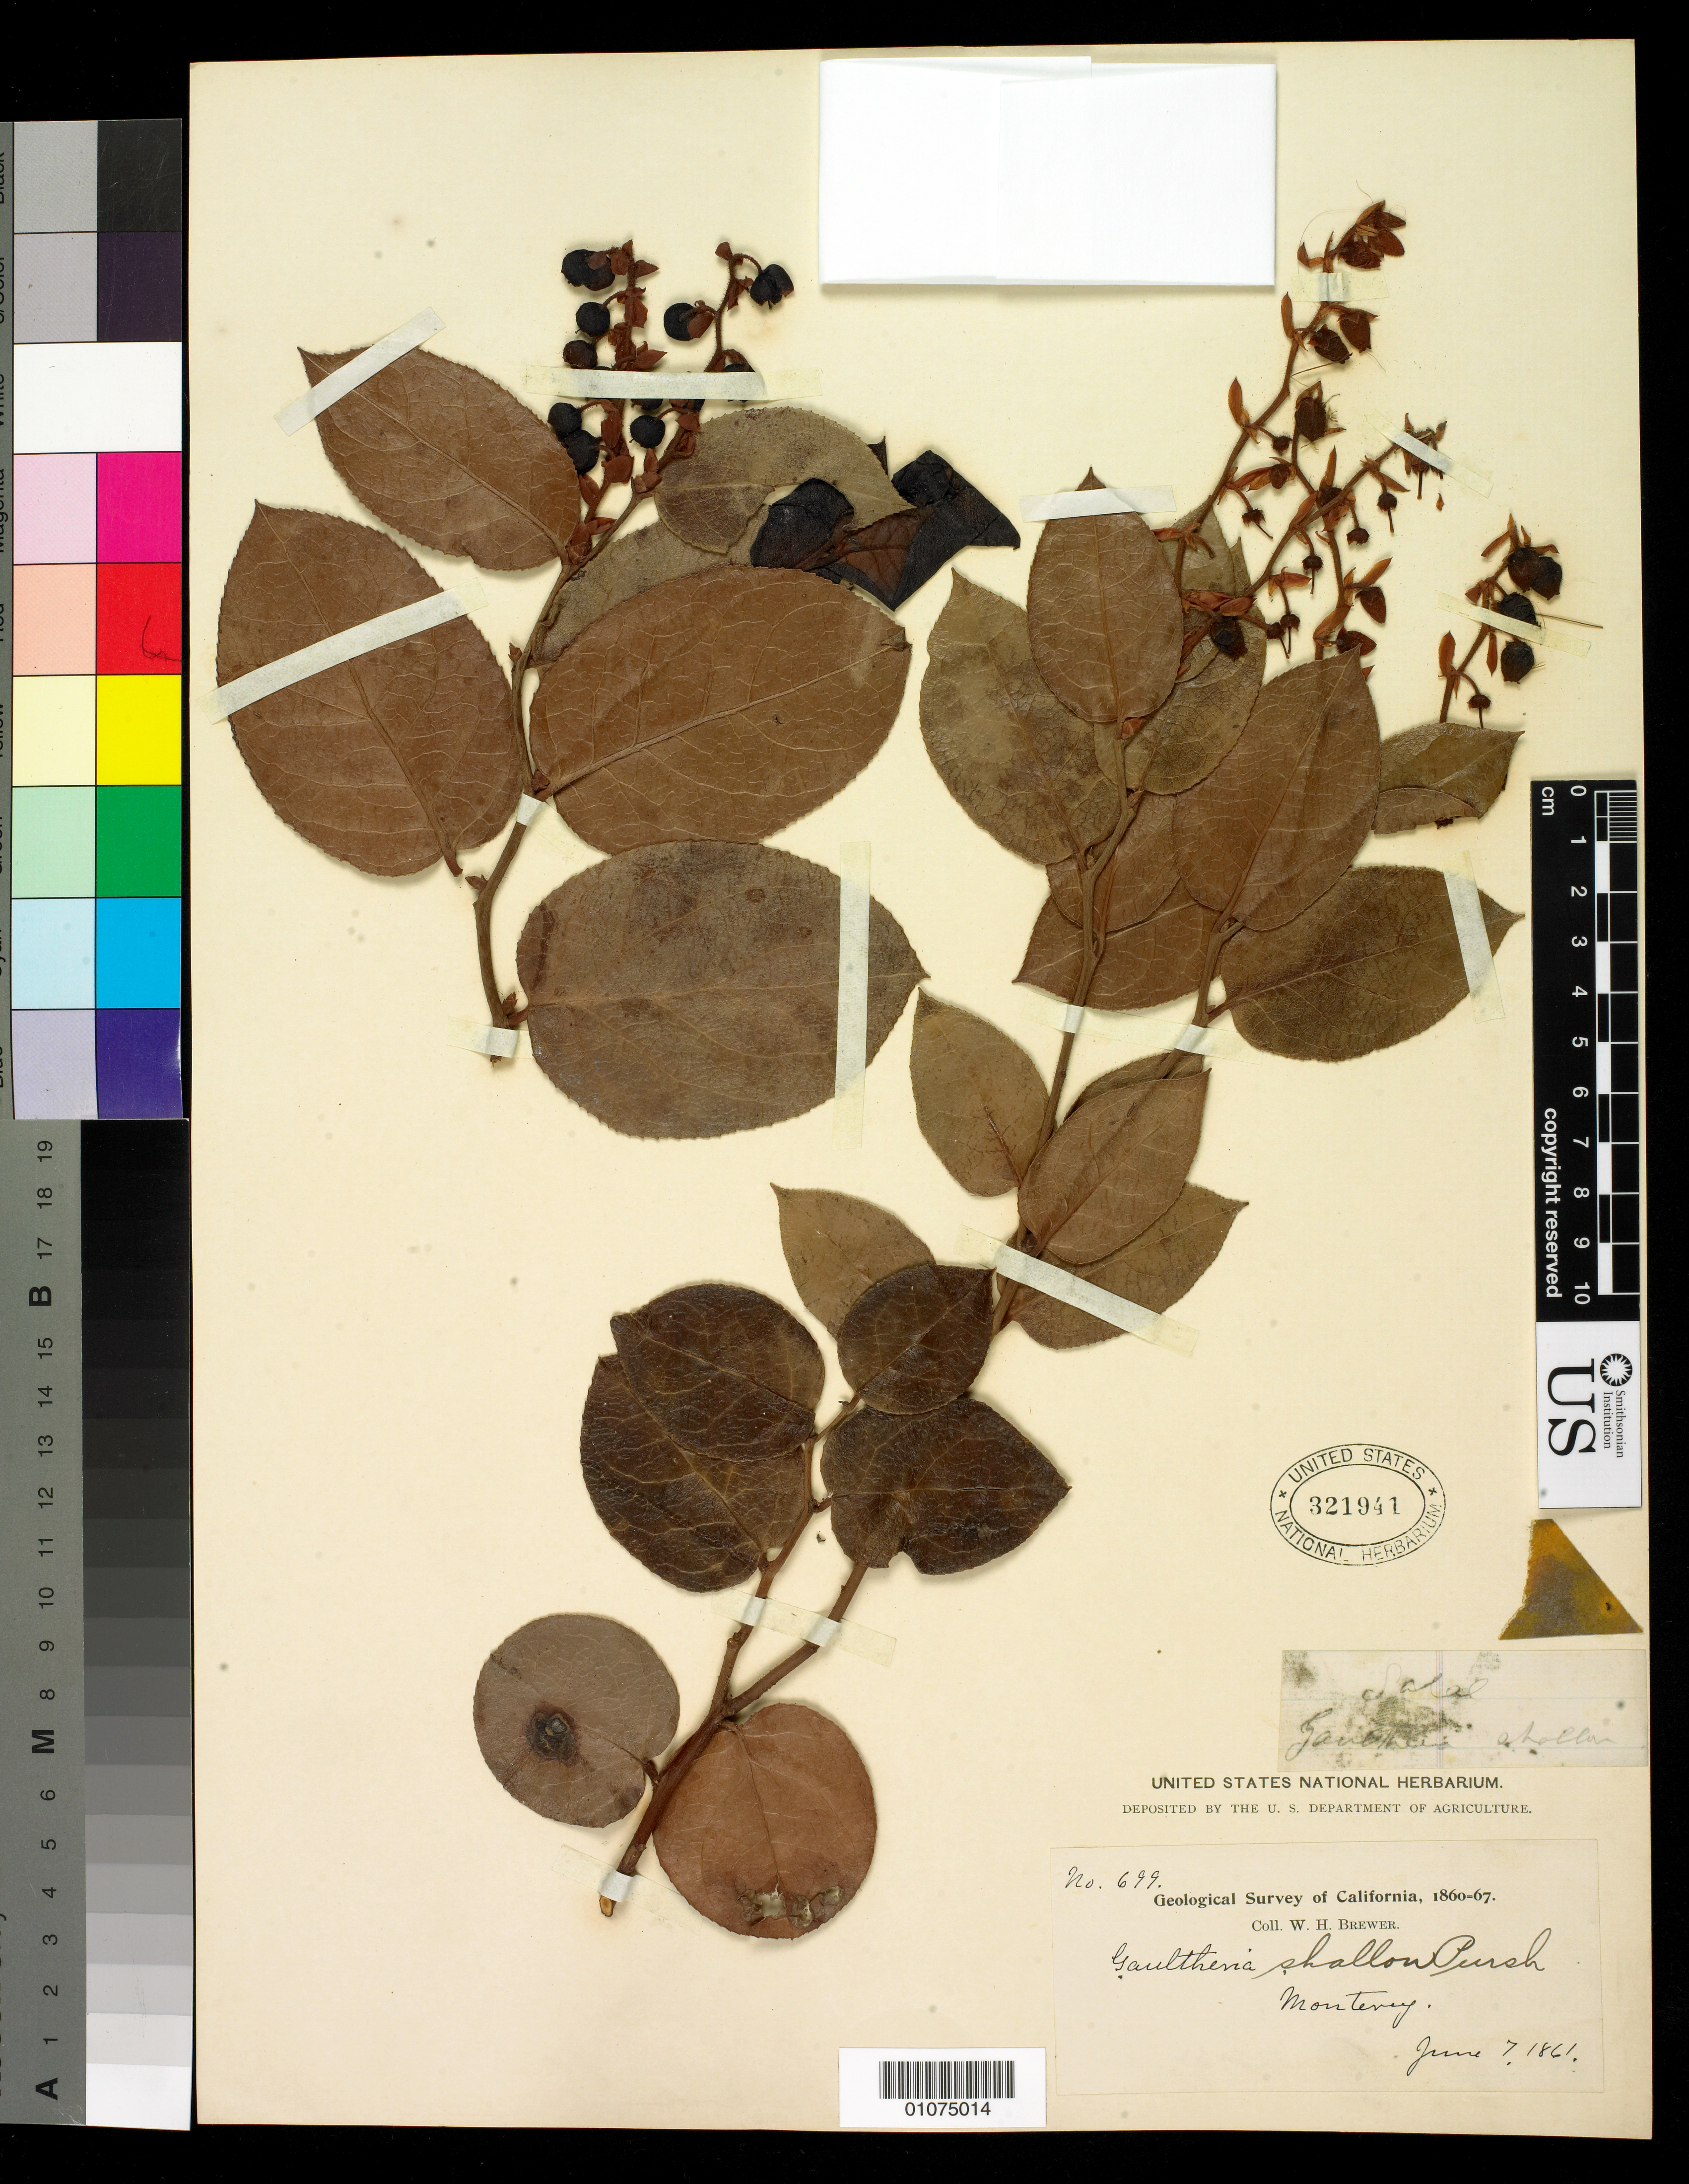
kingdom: Plantae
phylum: Tracheophyta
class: Magnoliopsida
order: Ericales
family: Ericaceae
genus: Gaultheria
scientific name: Gaultheria shallon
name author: Pursh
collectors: W. H. Brewer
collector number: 699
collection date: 1861-06-07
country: United States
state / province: California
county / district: Monterey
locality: Monterey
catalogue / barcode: US 321941